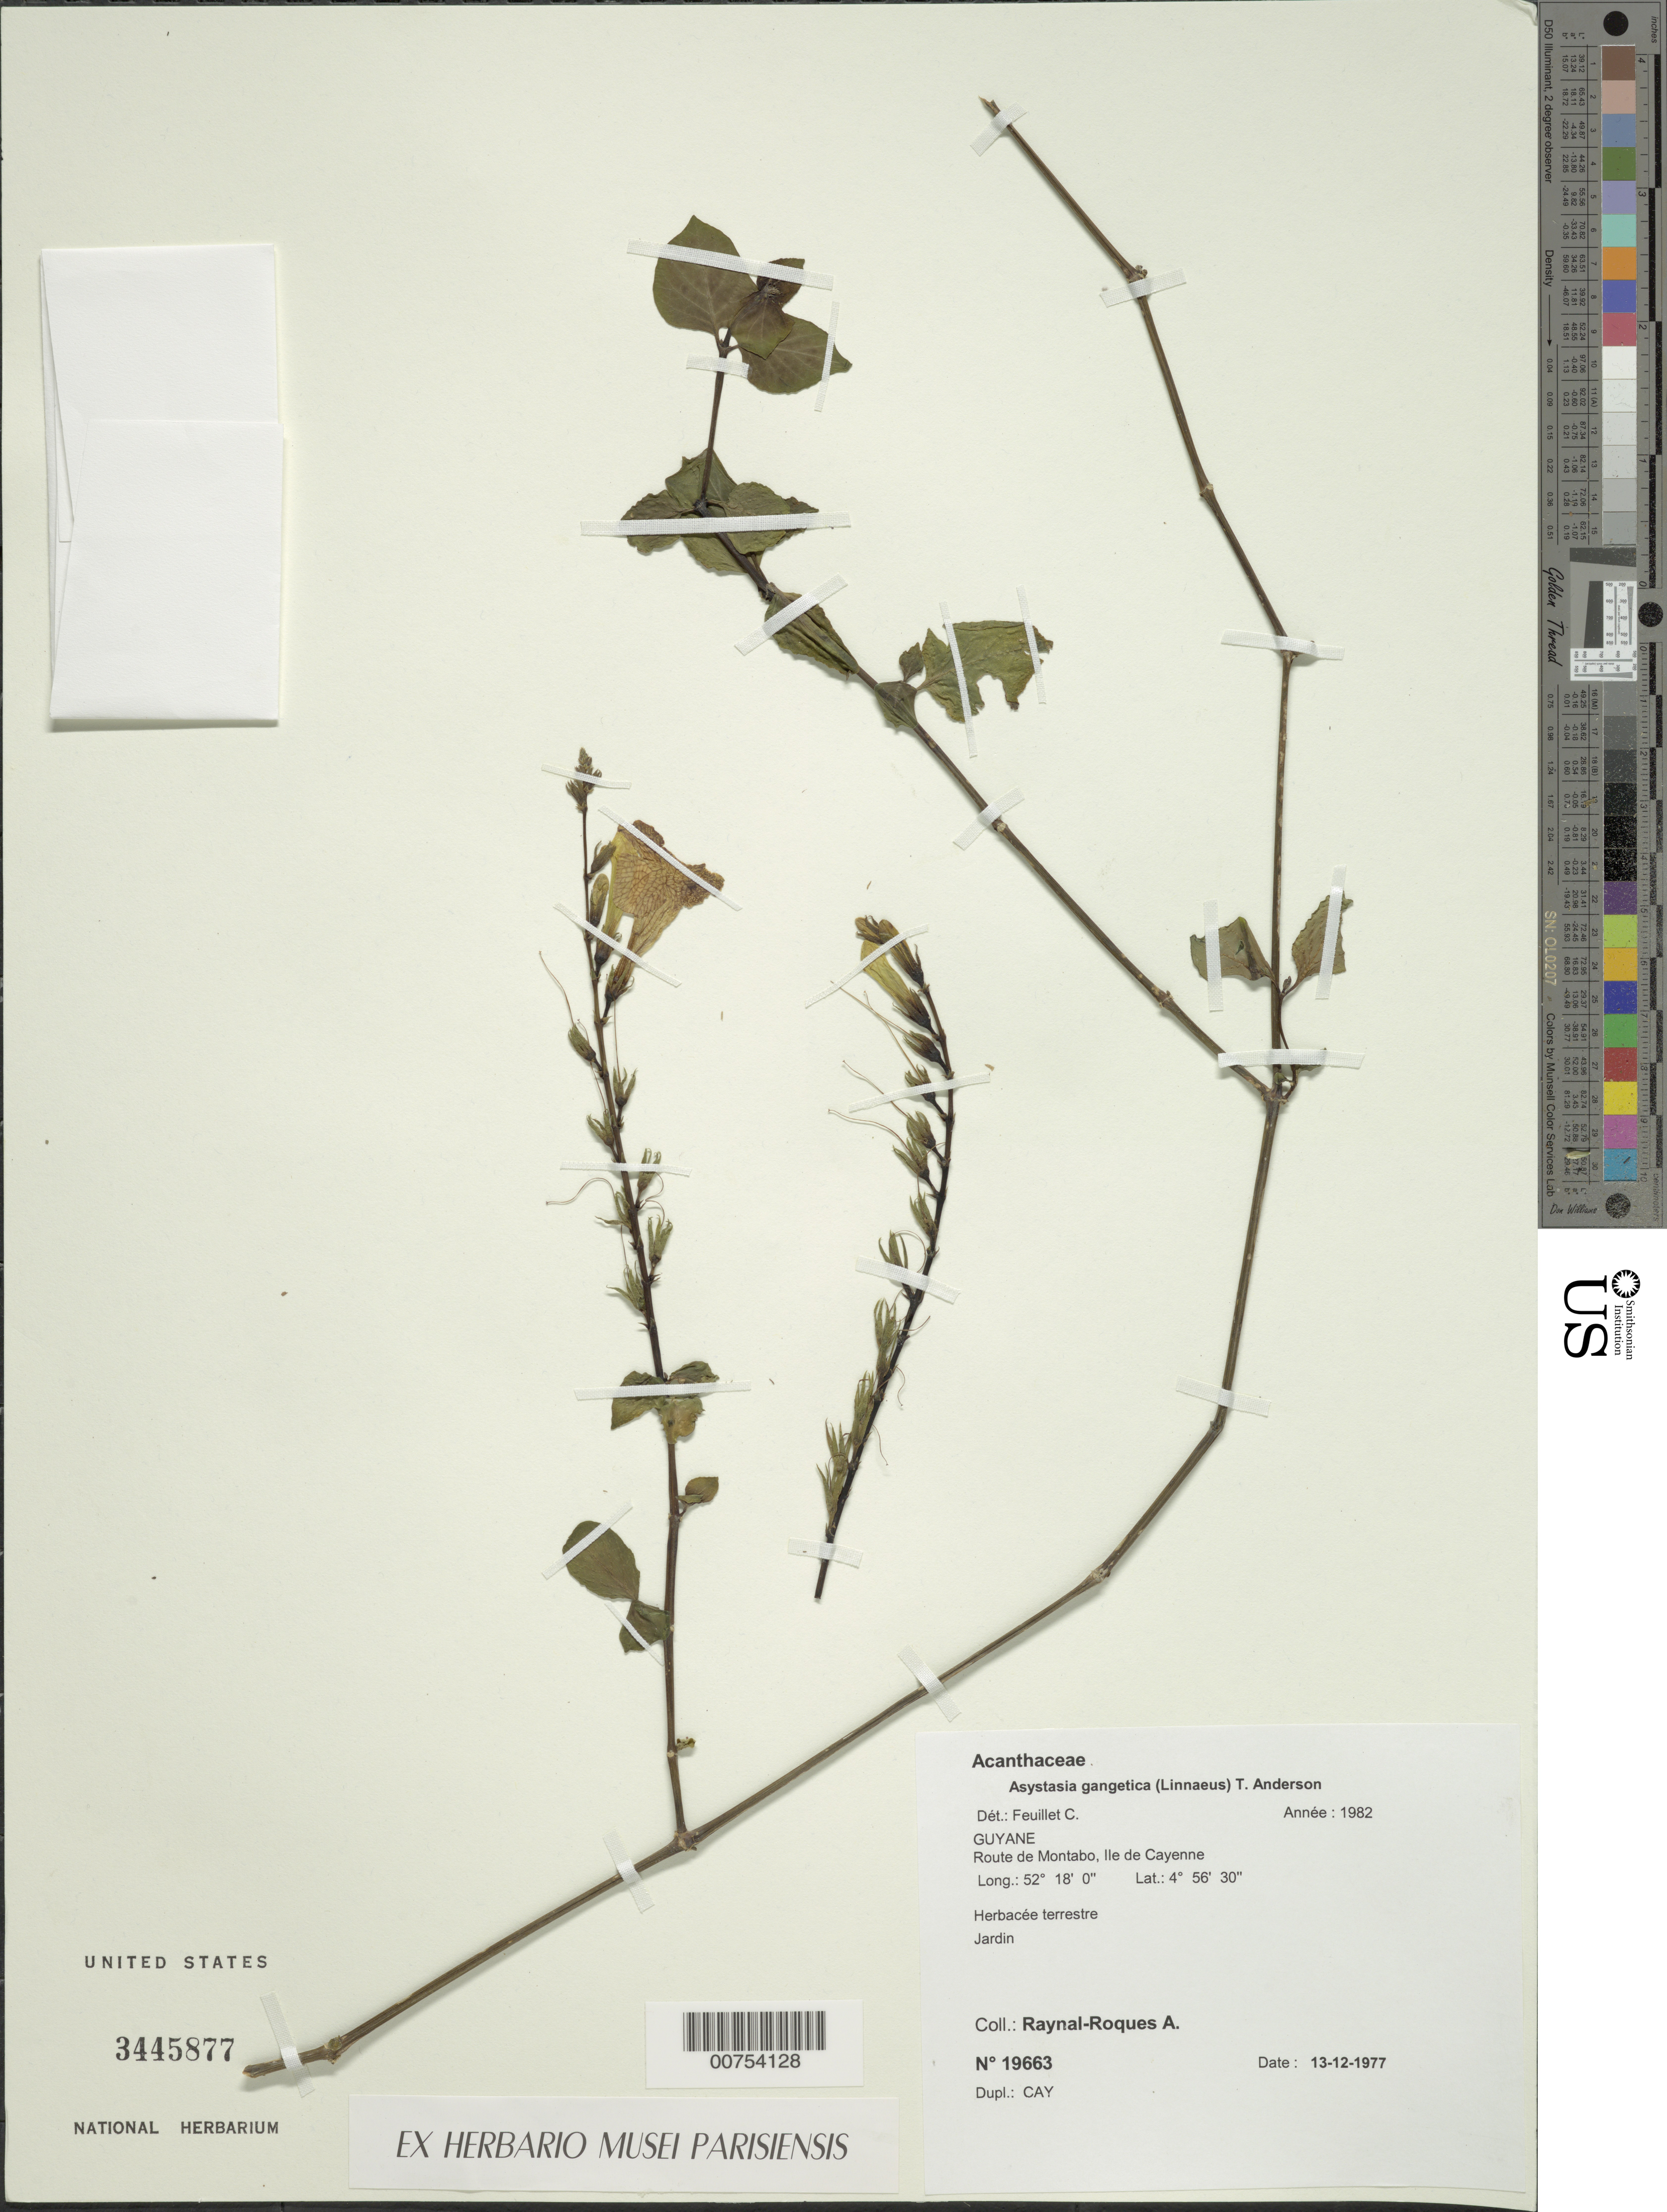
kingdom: Plantae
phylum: Tracheophyta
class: Magnoliopsida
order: Lamiales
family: Acanthaceae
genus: Asystasia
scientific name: Asystasia gangetica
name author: (L.) T. Anderson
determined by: Feuillet, C.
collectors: A. M. Raynal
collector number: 19663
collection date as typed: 13-Dec-77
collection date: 1977-12-13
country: French Guiana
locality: Route de Montabo, Ile de Cayenne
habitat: Garden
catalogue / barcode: US 3445877